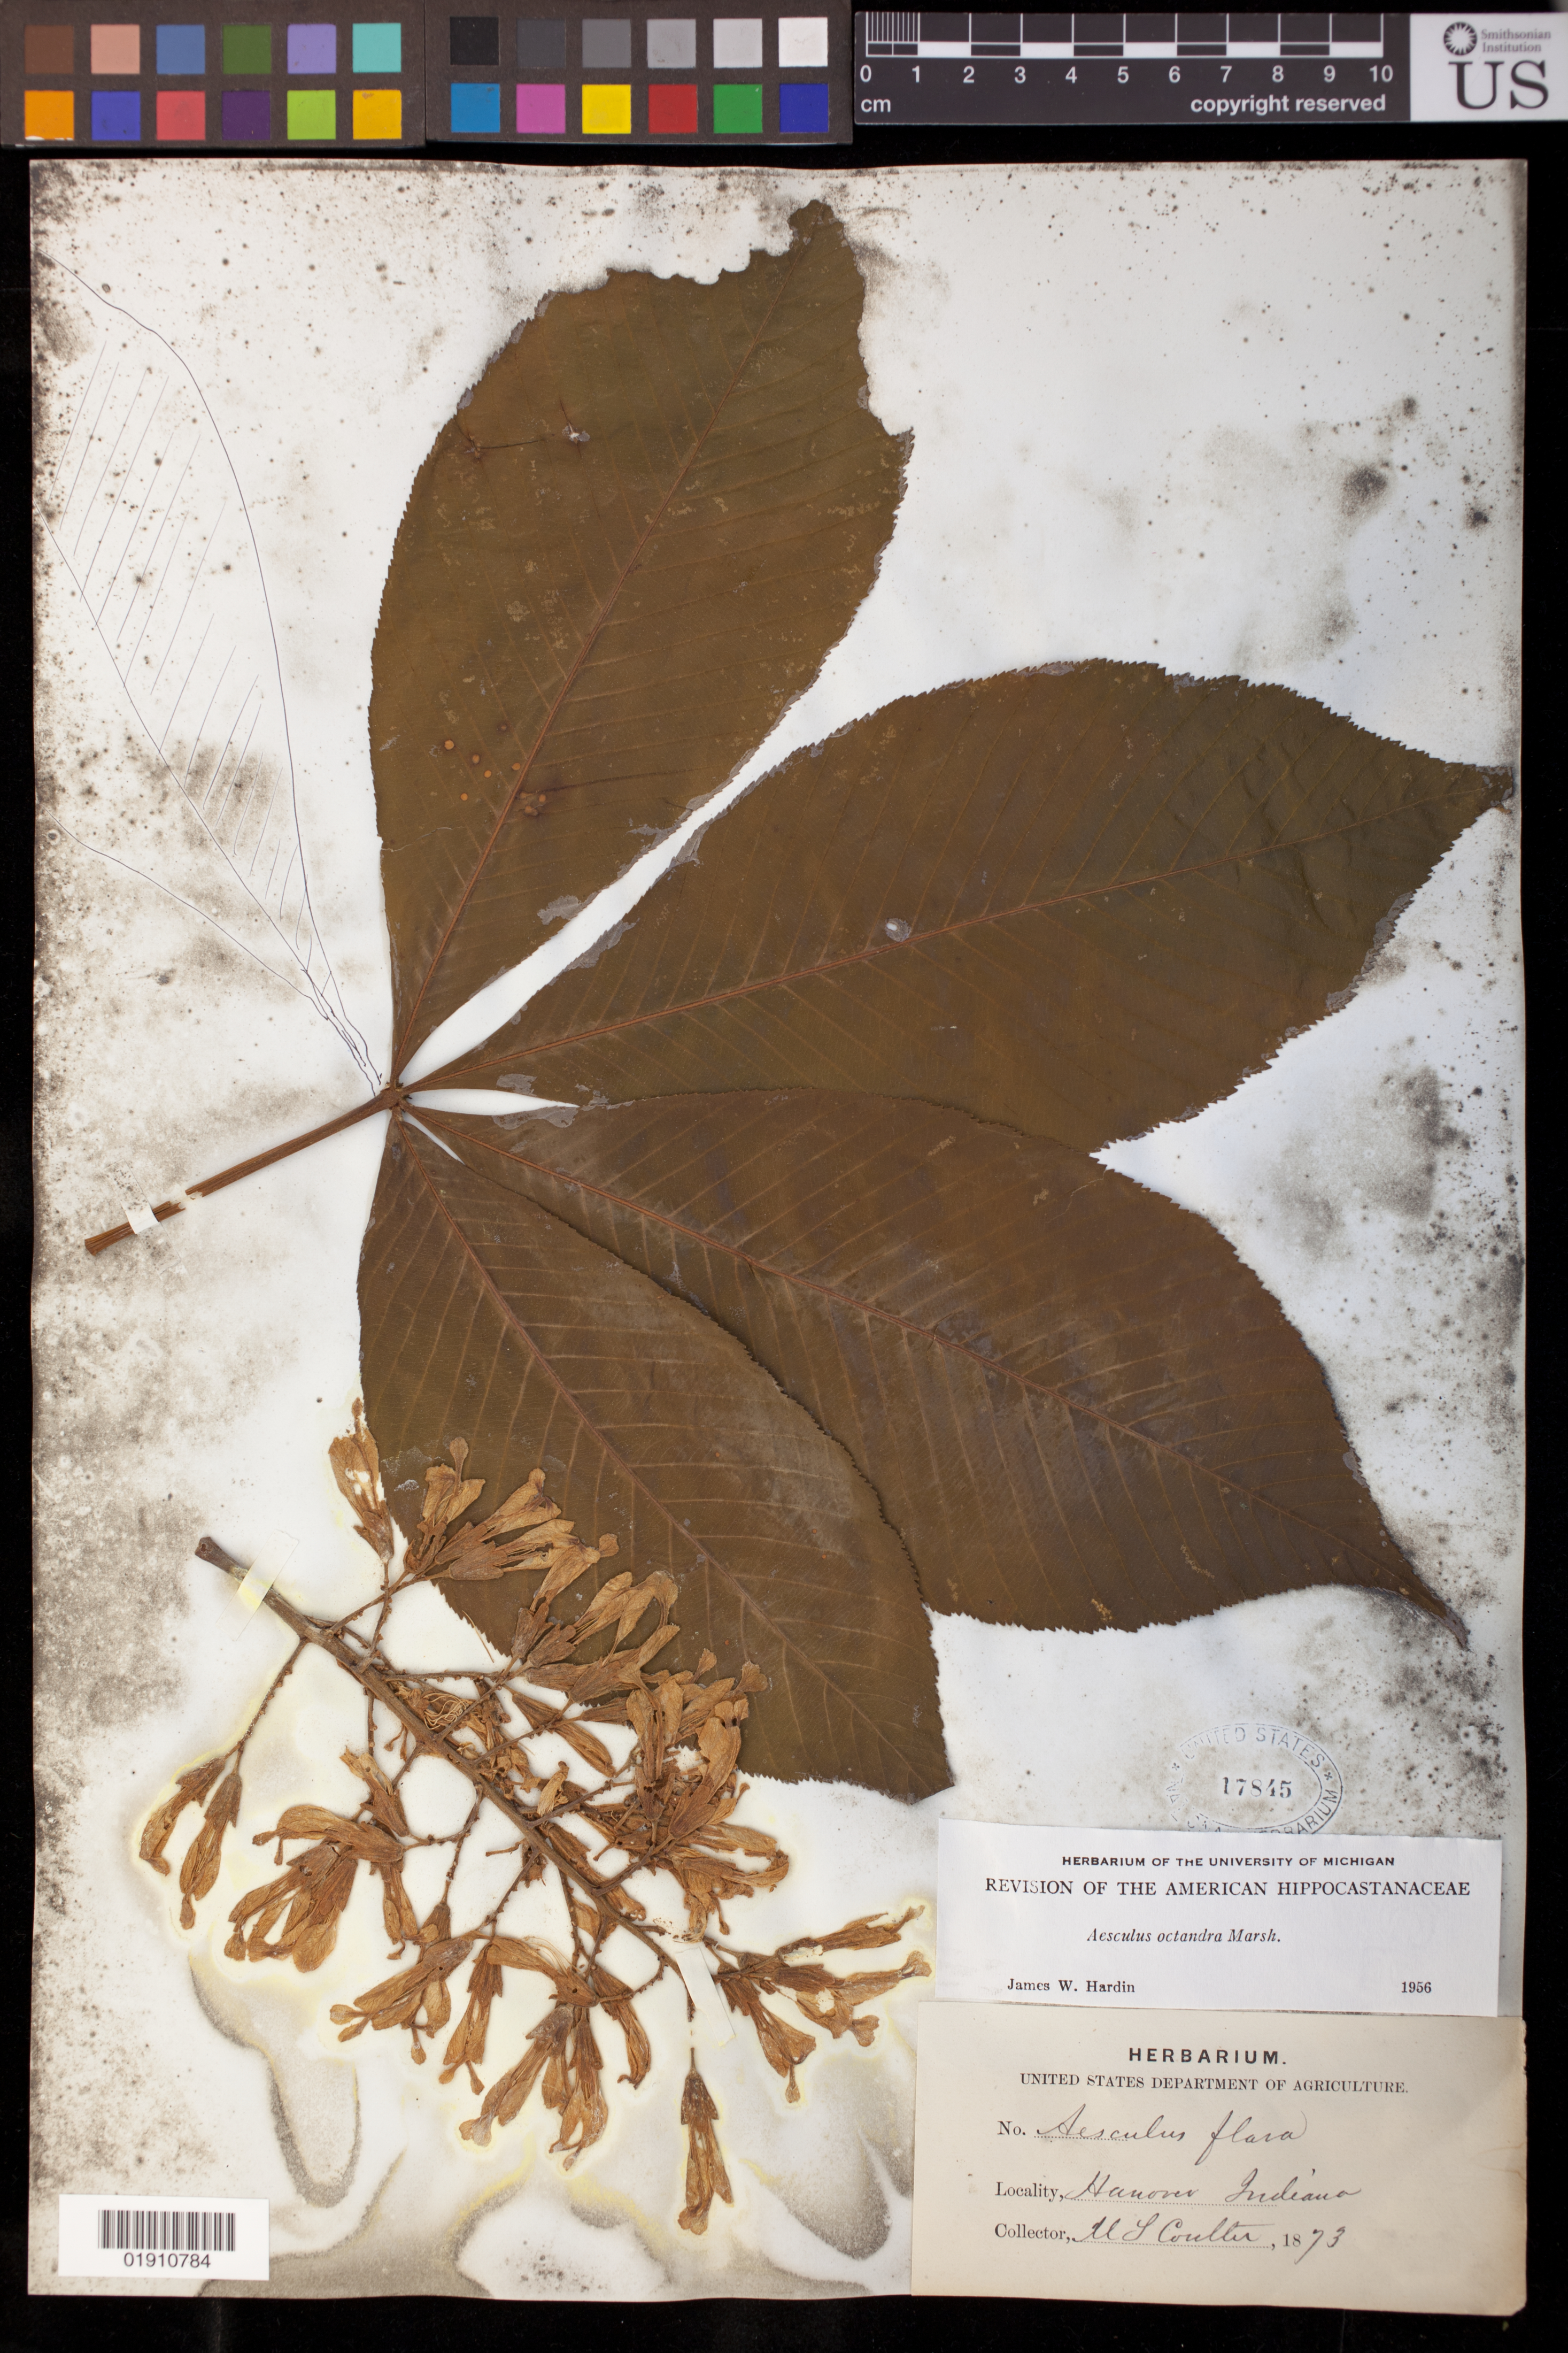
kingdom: Plantae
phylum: Tracheophyta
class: Magnoliopsida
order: Sapindales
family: Sapindaceae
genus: Aesculus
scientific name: Aesculus octandra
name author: Marshall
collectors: M. L. Coulter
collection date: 1873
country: United States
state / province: Indiana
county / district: Jefferson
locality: Hanover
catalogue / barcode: US 17845